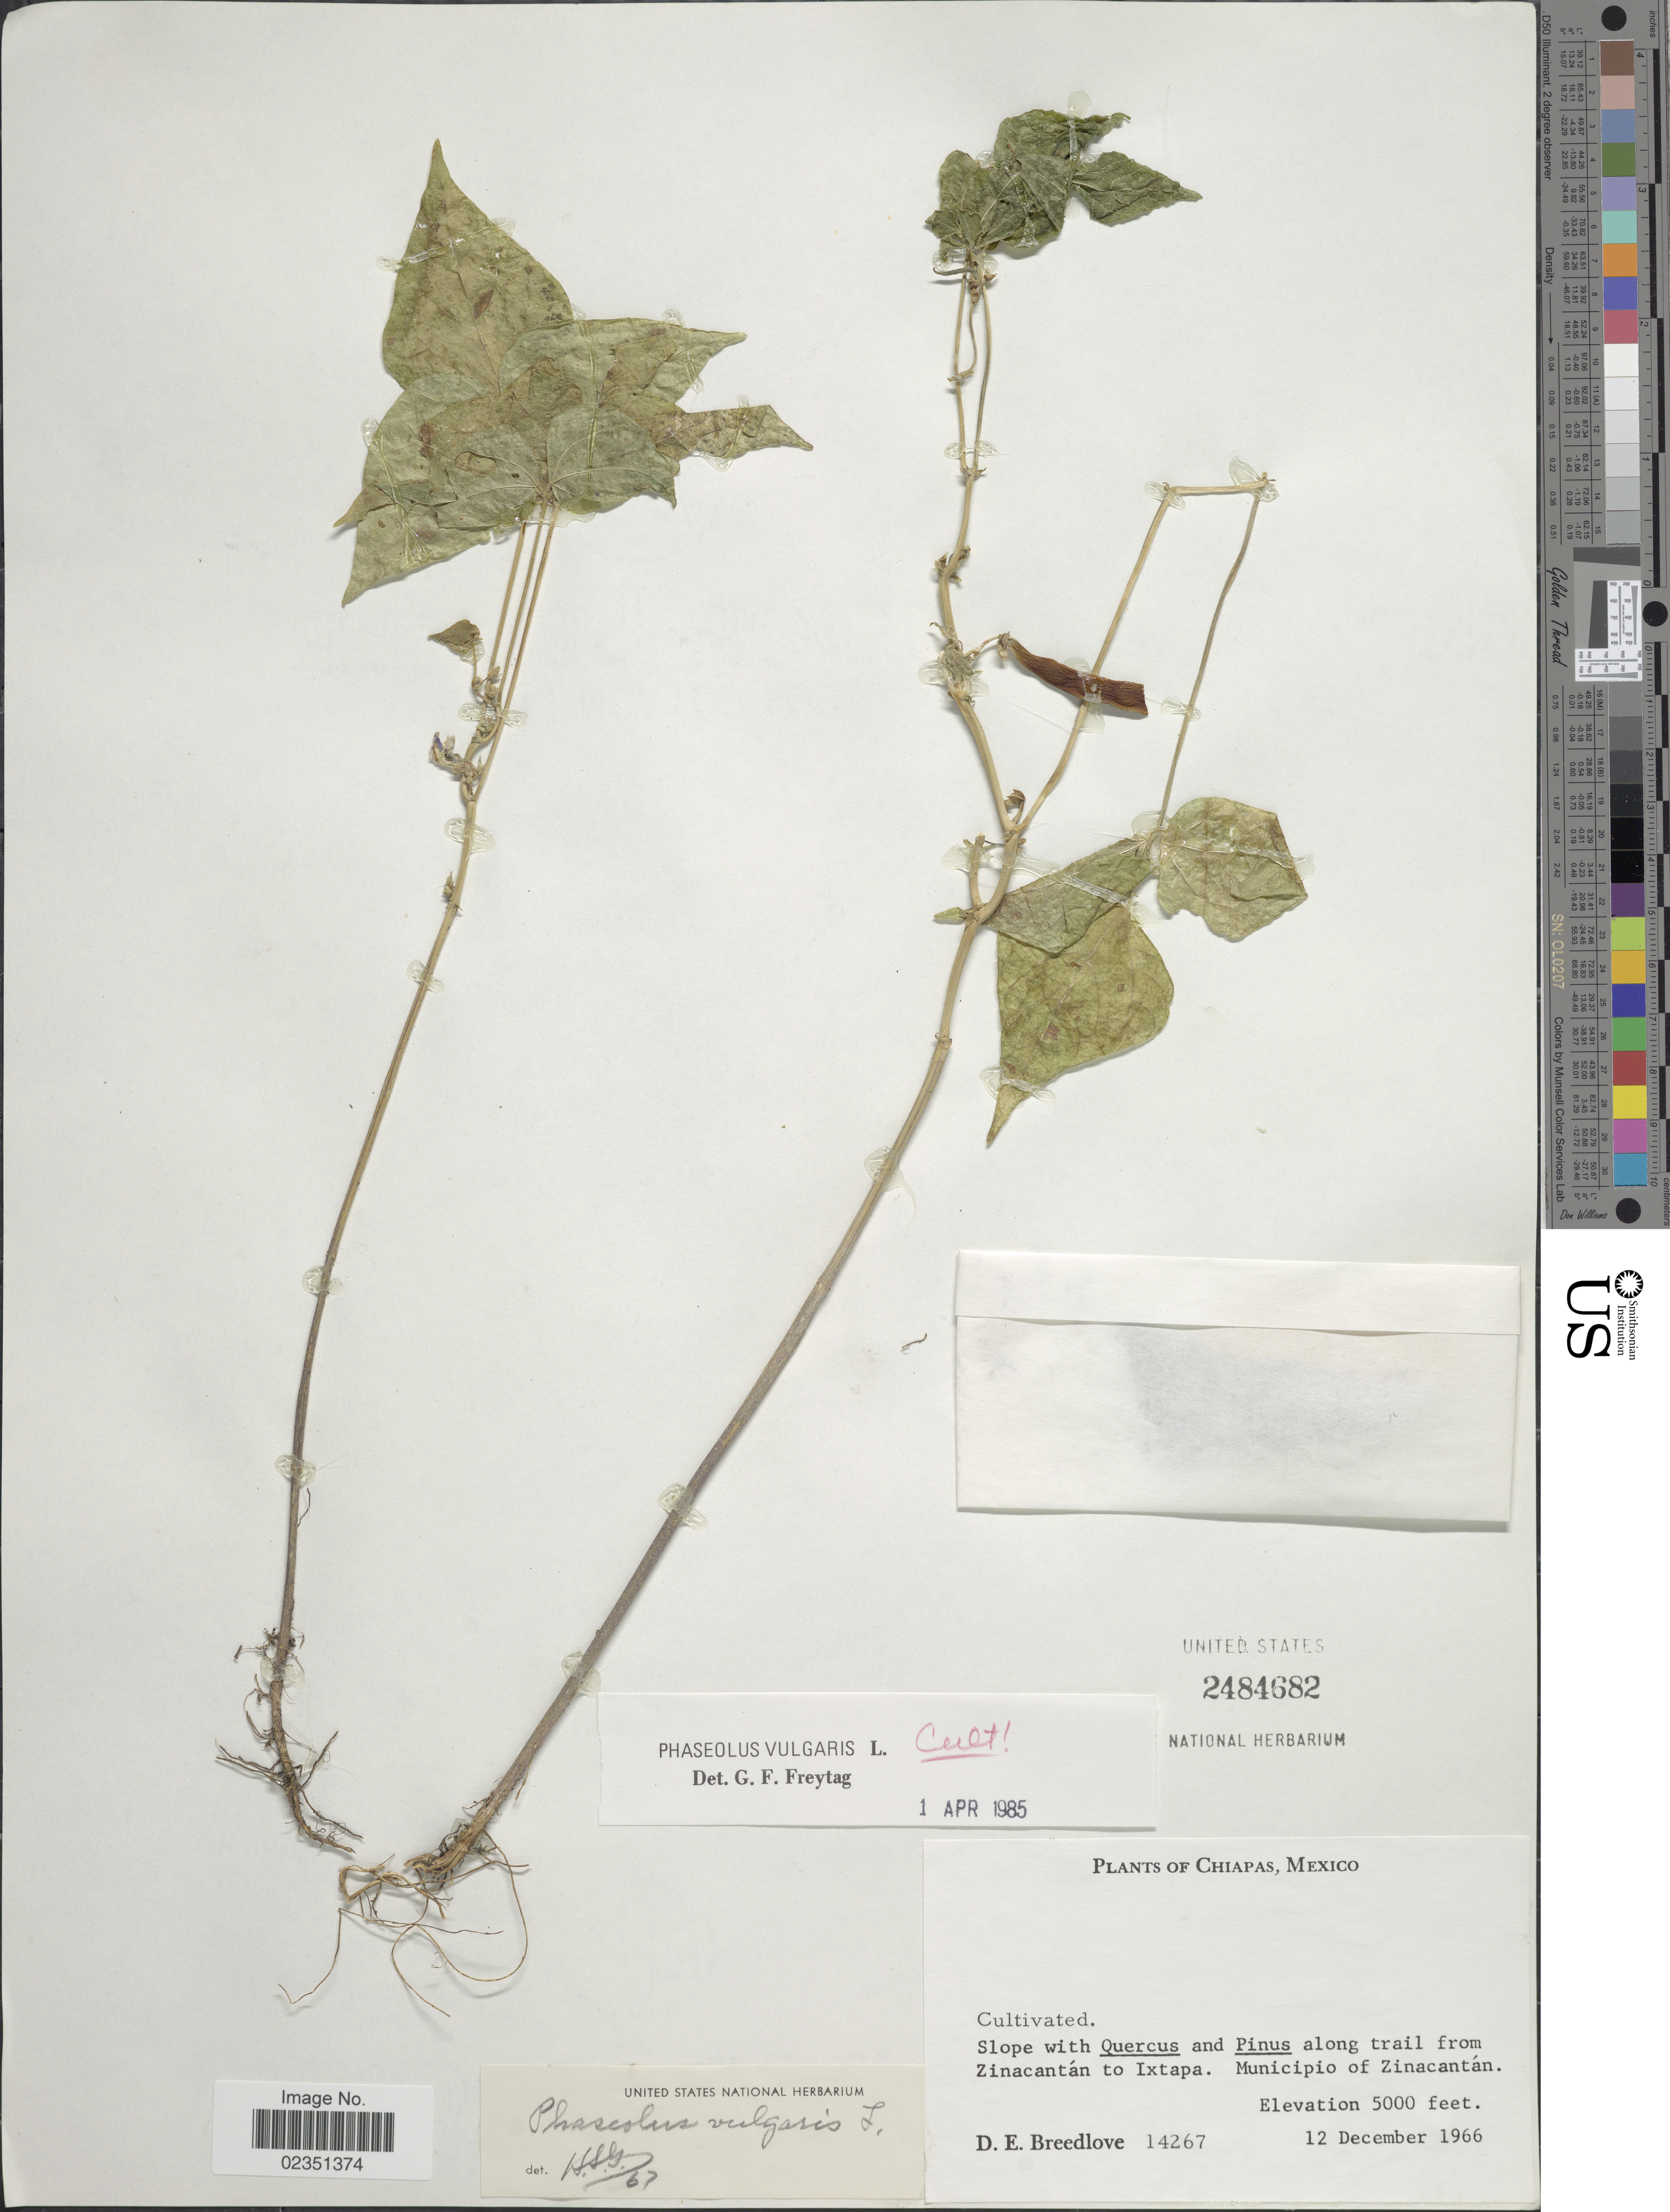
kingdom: Plantae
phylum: Tracheophyta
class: Magnoliopsida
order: Fabales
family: Fabaceae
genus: Phaseolus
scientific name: Phaseolus vulgaris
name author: L.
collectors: D. E. Breedlove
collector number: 14267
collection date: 1966-02-12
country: Mexico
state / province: Chiapas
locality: Along trail from Zinacantan to Ixtapa. Municipio of Zinacantan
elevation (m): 1524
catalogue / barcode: US 2484682